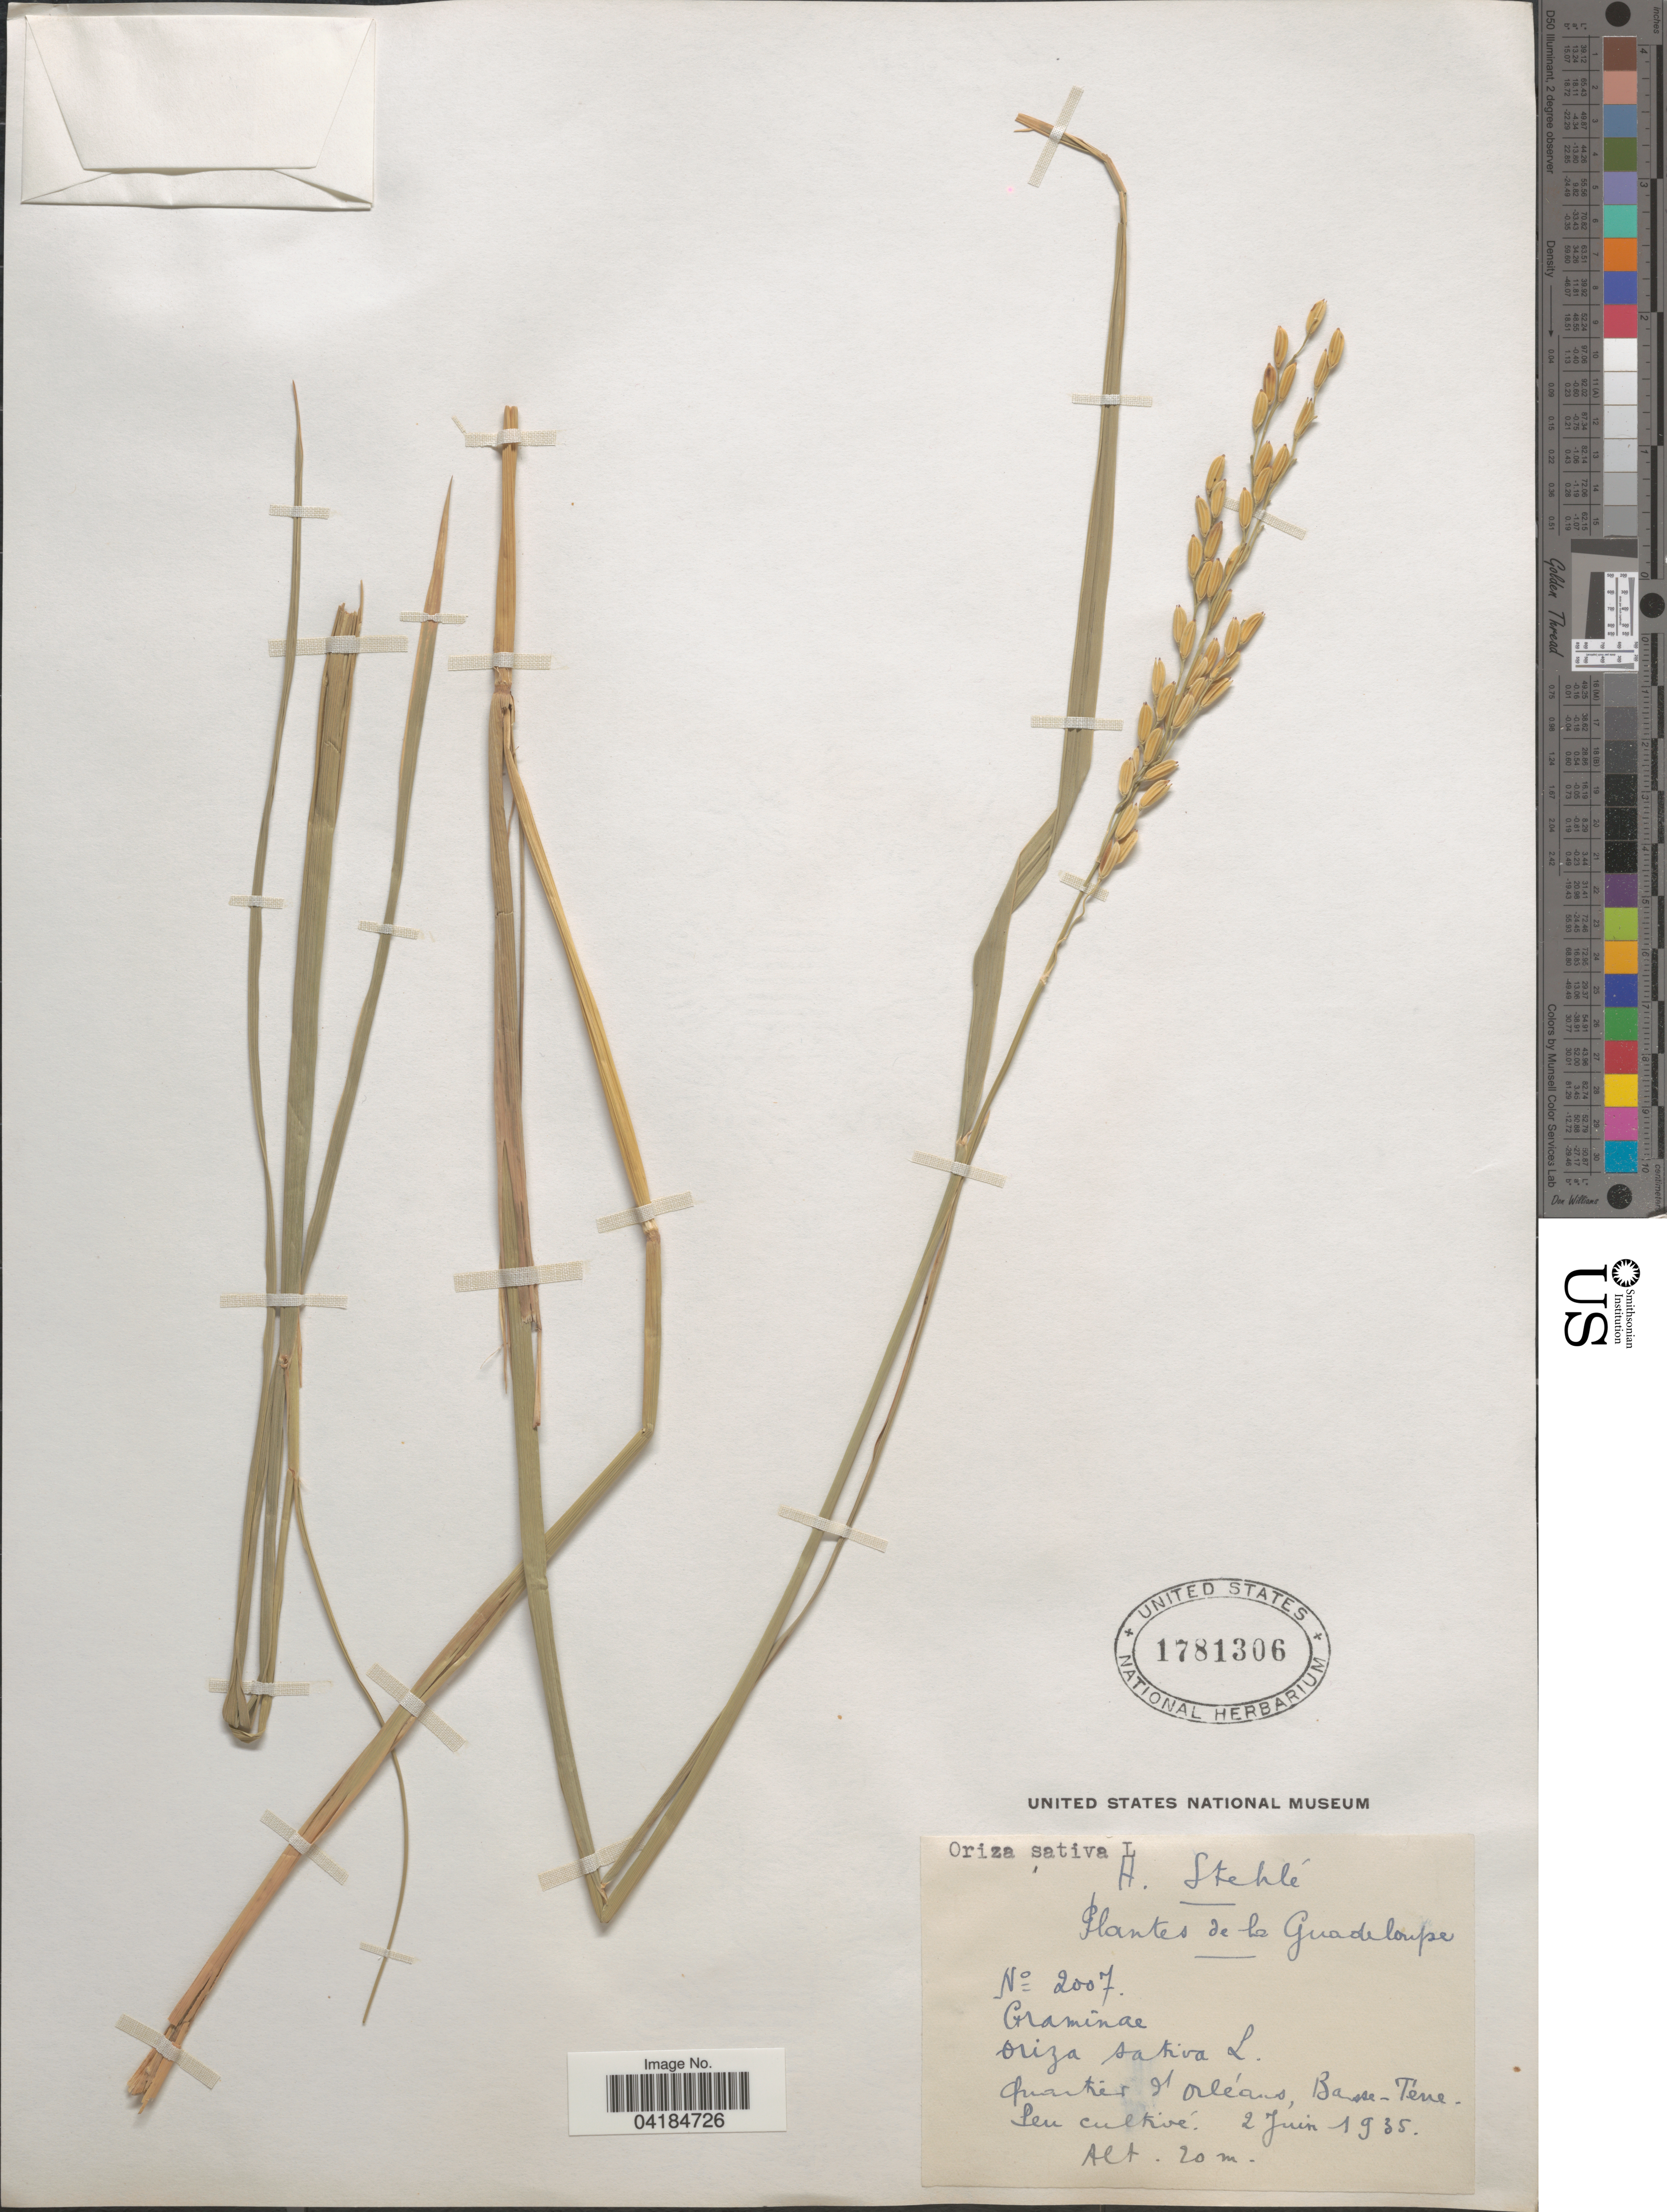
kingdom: Plantae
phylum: Tracheophyta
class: Liliopsida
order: Poales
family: Poaceae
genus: Oryza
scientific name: Oryza sativa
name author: L.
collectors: H. Stehlé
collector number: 2007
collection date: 1935-06-02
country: Guadeloupe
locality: Qiartoer d'orléans, Basse-Térre.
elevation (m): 20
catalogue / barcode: US 1781306